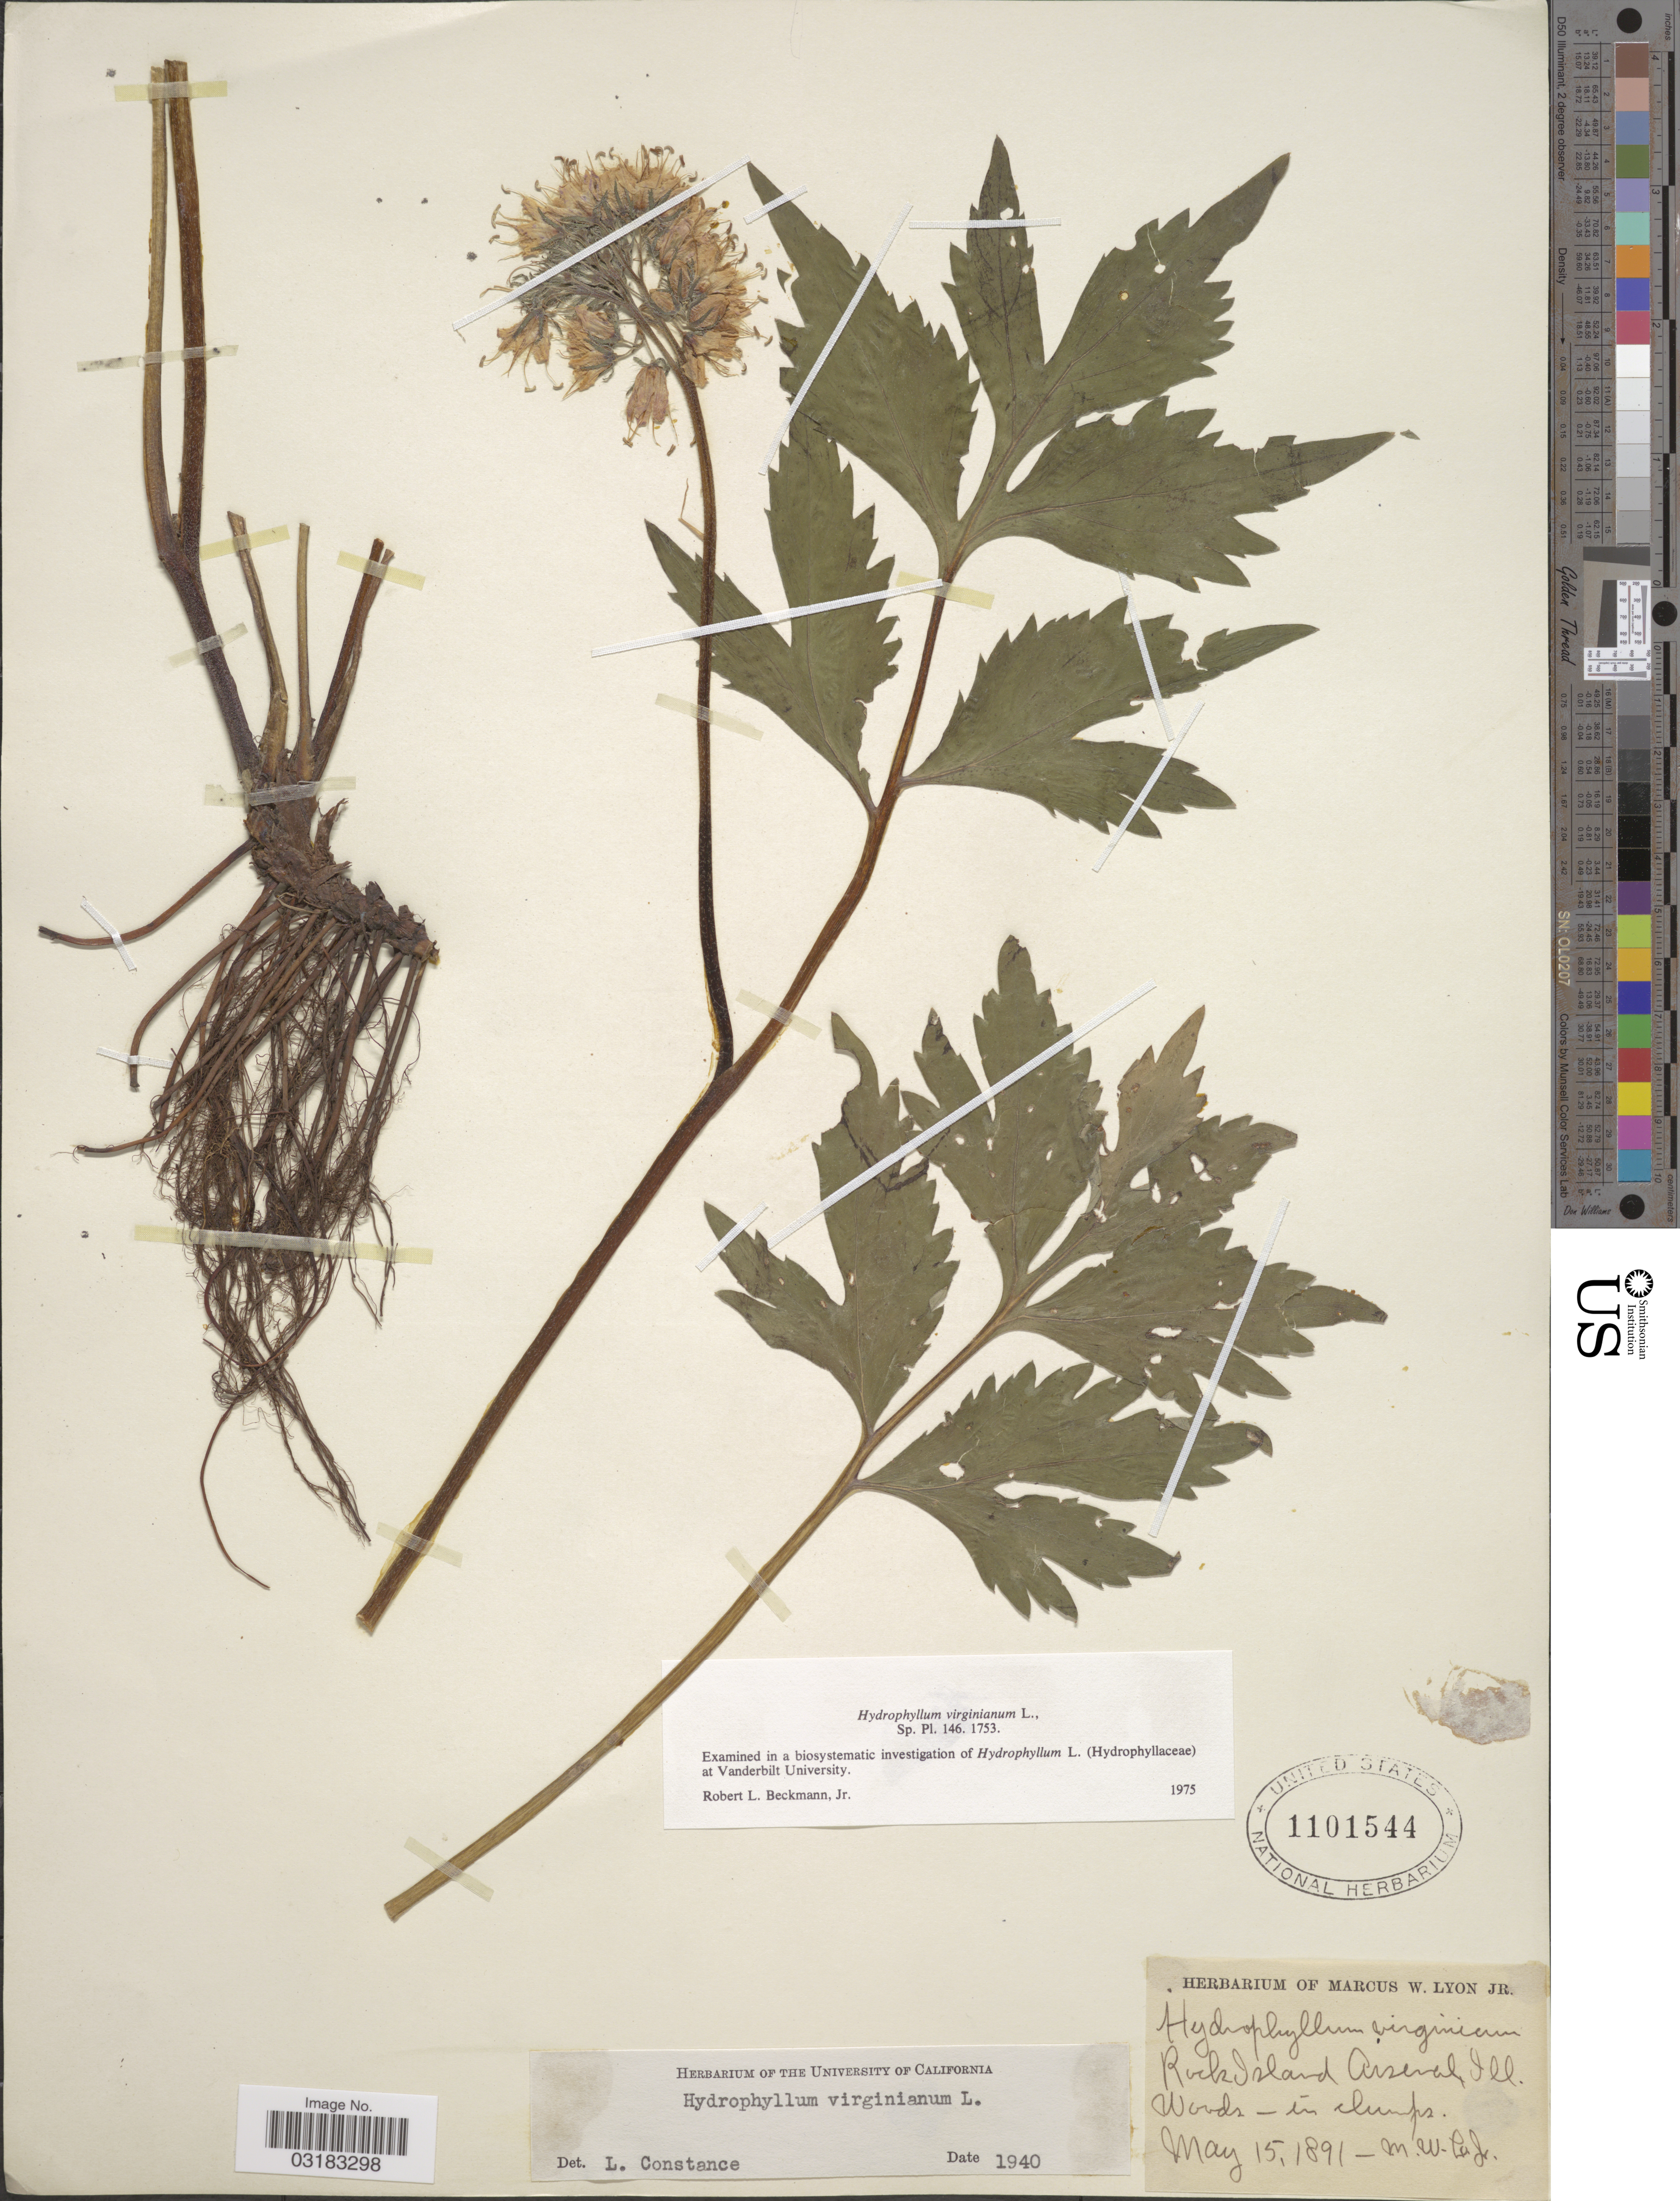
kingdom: Plantae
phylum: Tracheophyta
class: Magnoliopsida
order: Boraginales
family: Hydrophyllaceae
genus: Hydrophyllum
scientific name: Hydrophyllum virginianum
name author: L.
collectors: M. W. Lyon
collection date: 1891-05-15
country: United States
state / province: Illinois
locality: Rock Island Arsenal.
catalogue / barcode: US 1101544